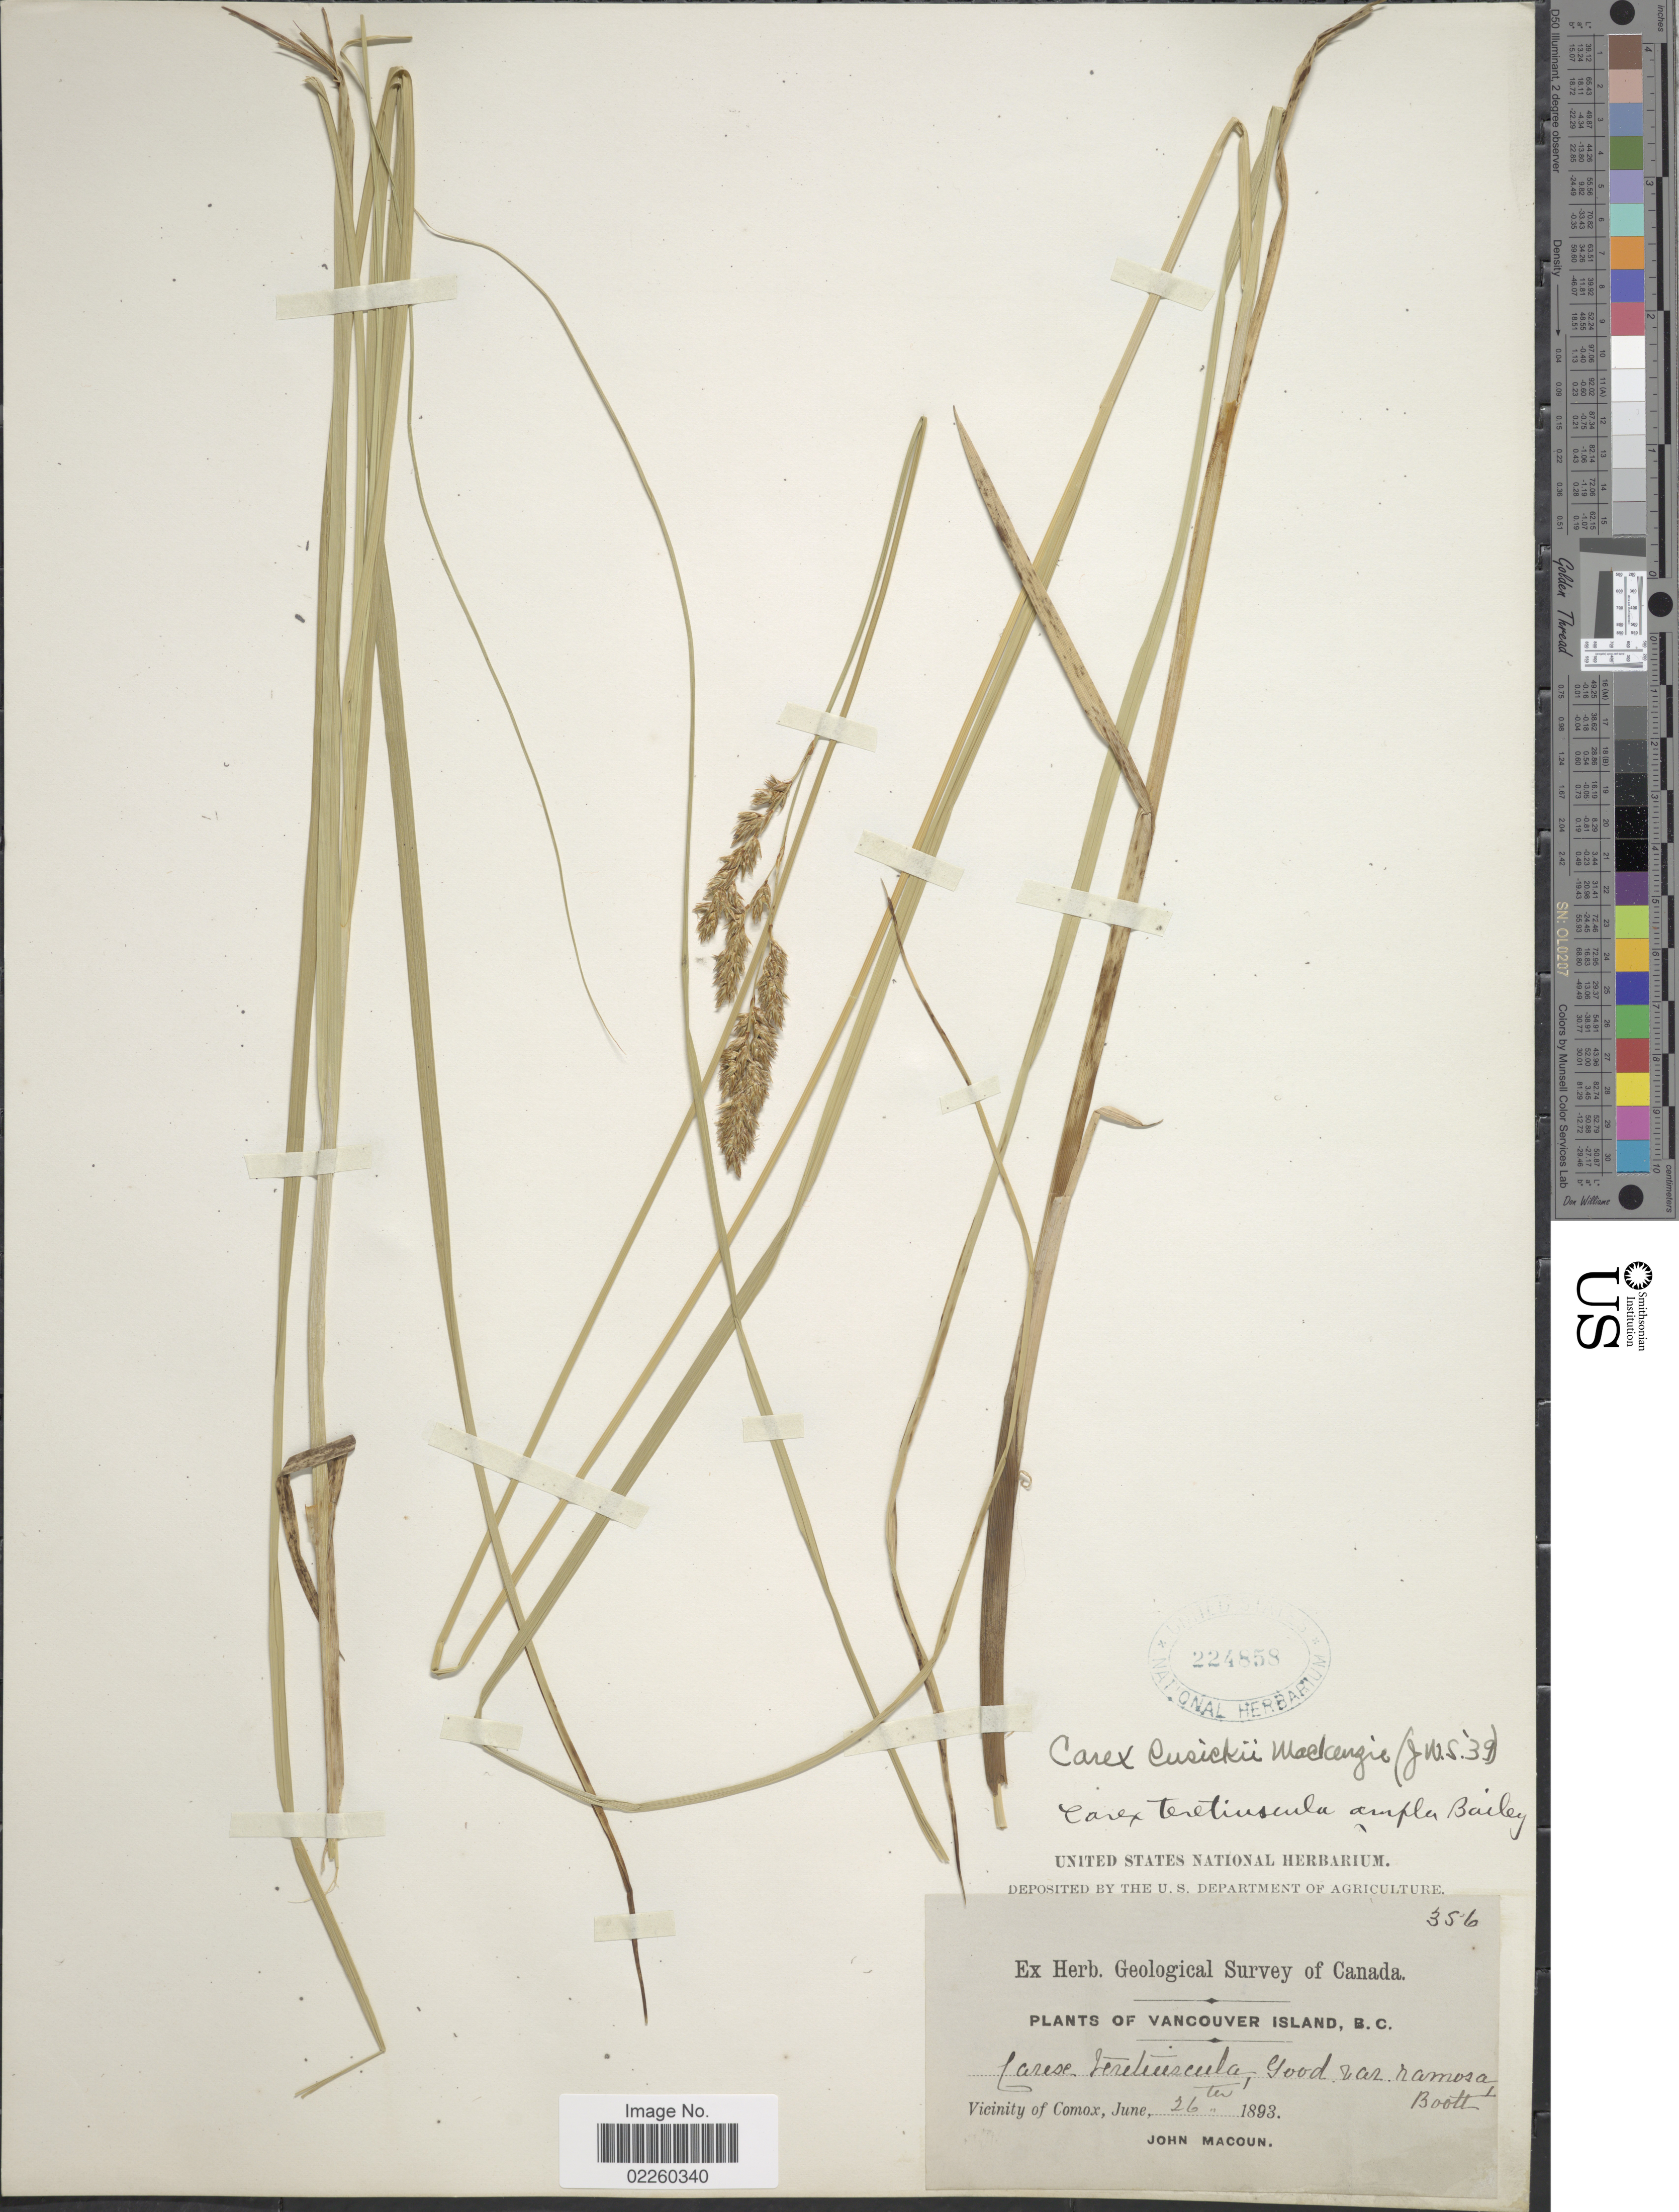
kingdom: Plantae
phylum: Tracheophyta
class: Liliopsida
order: Poales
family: Cyperaceae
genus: Carex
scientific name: Carex cusickii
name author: Mack.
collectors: J. Macoun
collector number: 356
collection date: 1893-06-26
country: Canada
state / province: British Columbia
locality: Vancouver Island, Vicinity of Comox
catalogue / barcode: US 224858